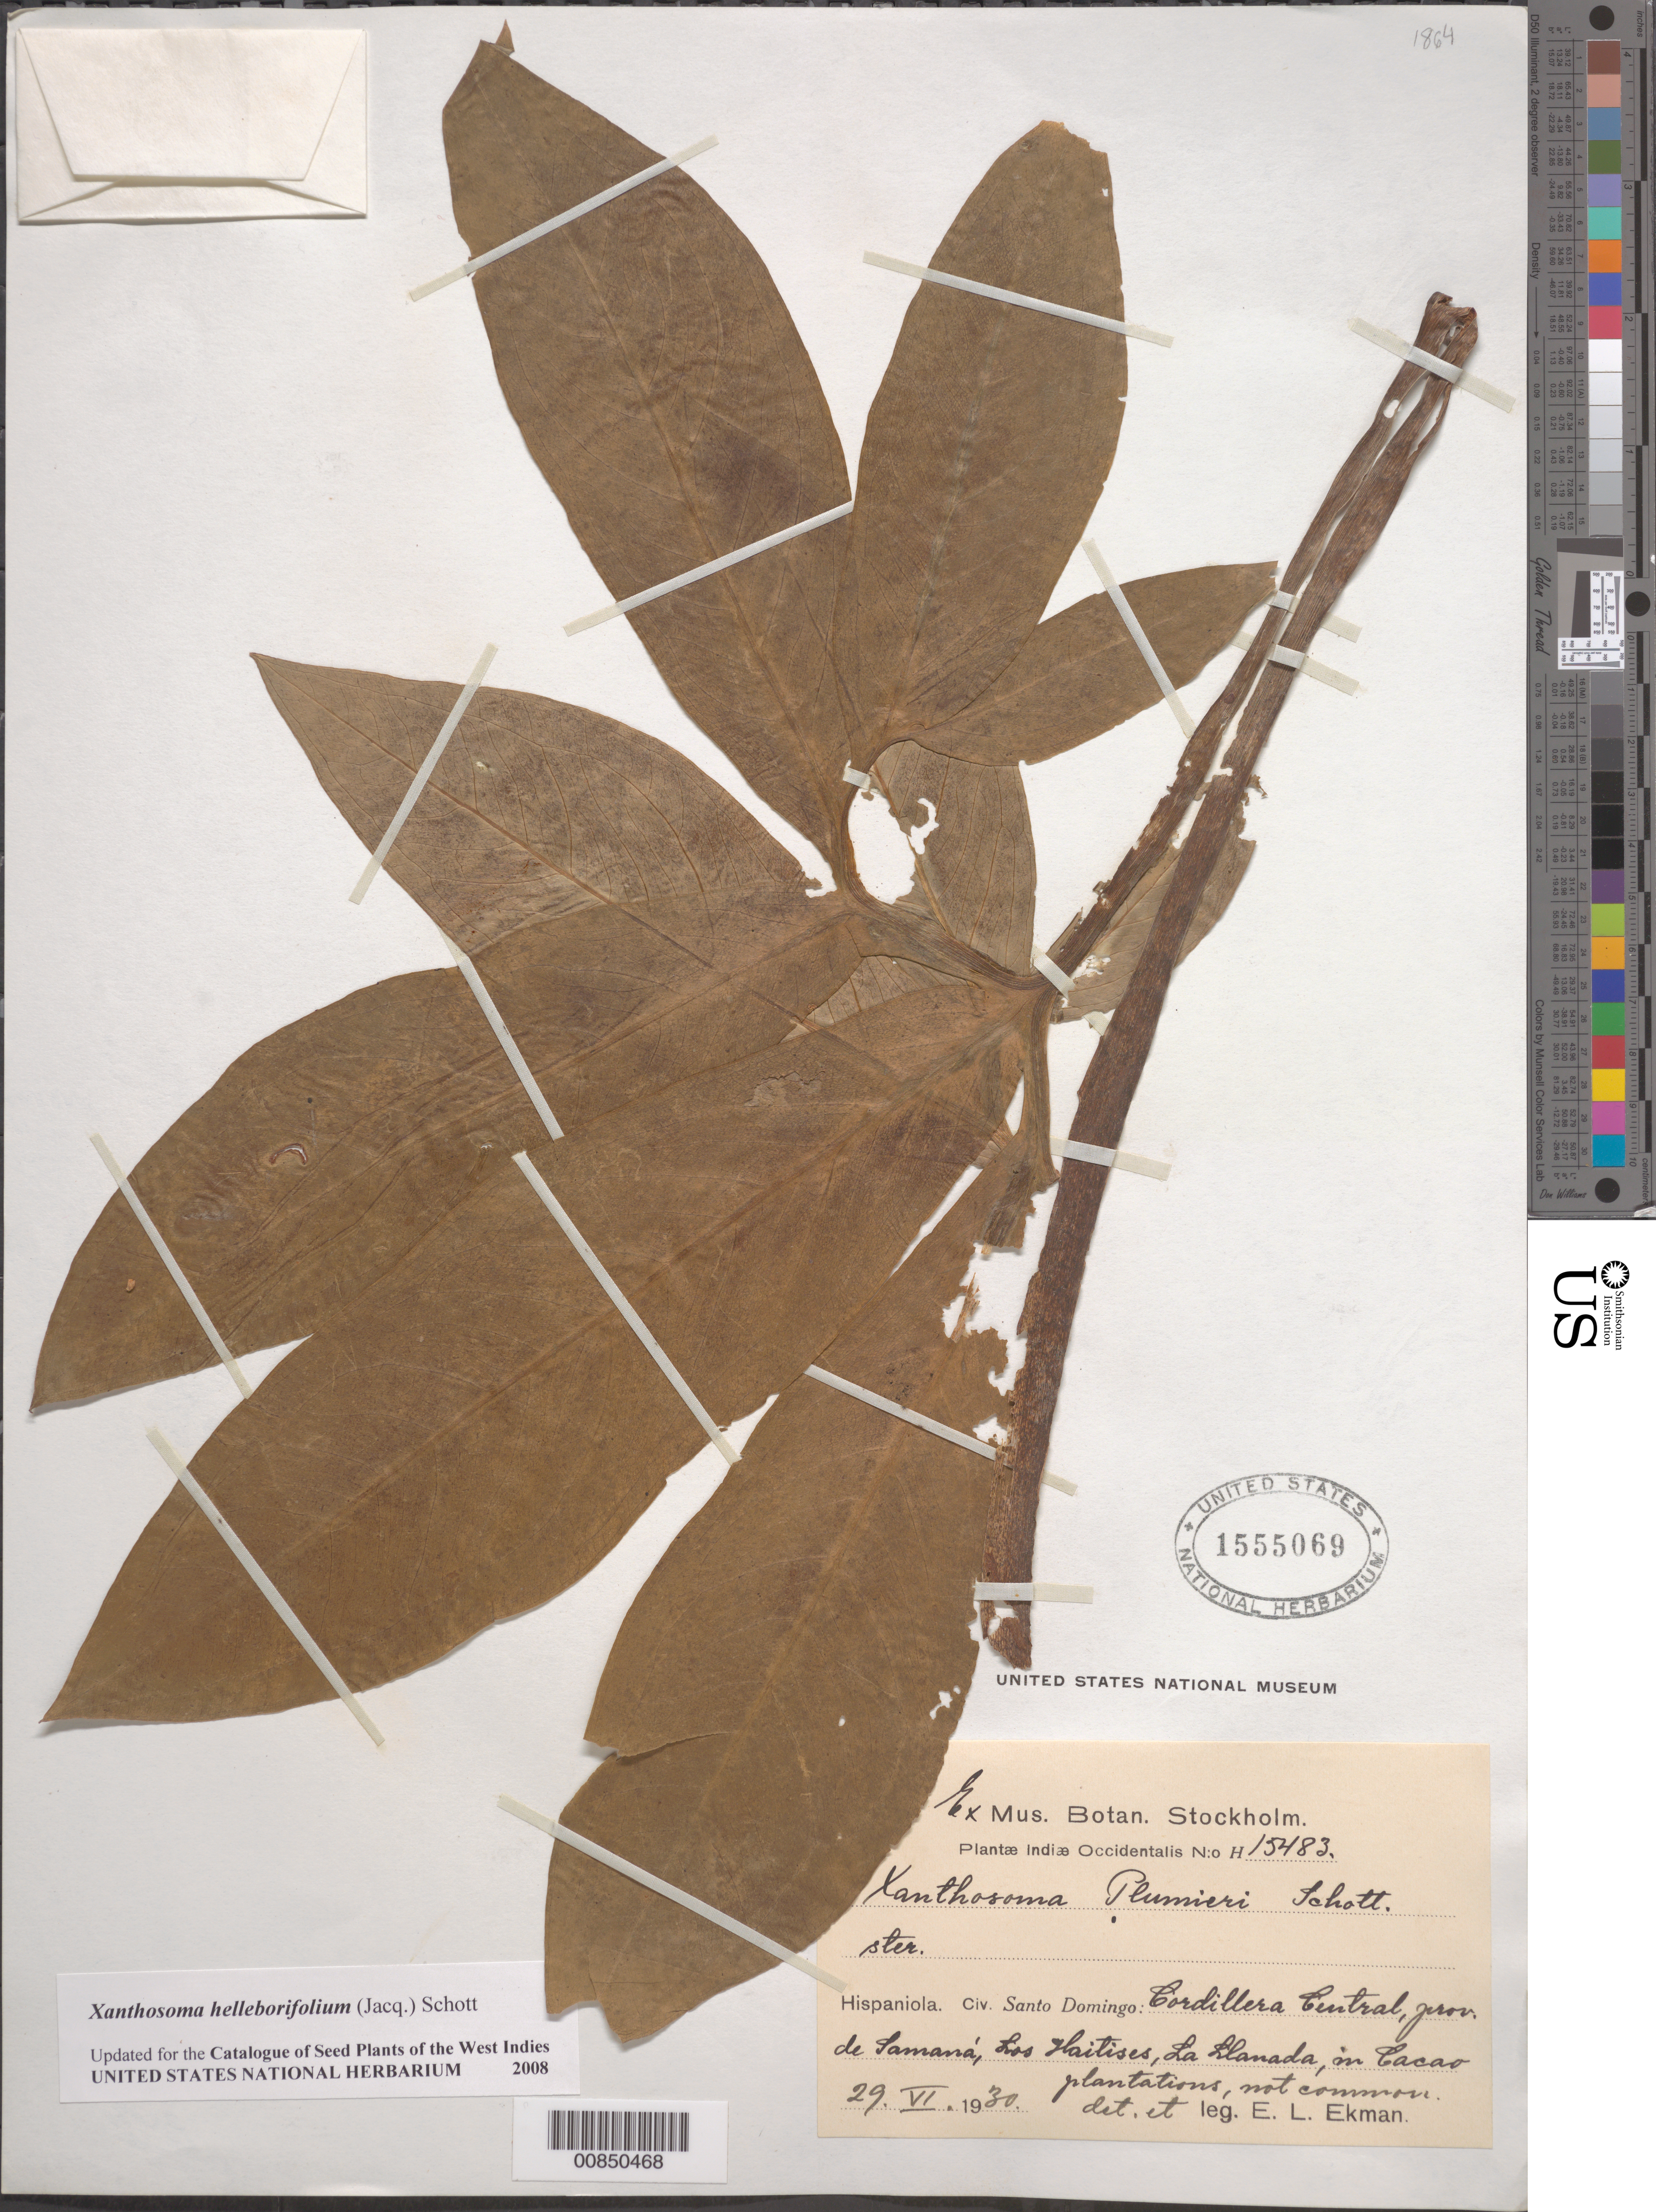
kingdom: Plantae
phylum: Tracheophyta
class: Liliopsida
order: Alismatales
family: Araceae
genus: Xanthosoma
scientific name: Xanthosoma helleborifolium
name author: (Jacq.) Schott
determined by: Ekman, E. L.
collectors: E. L. Ekman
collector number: H 15483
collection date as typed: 29 Jun 1930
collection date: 1930-06-29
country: Dominican Republic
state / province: Samana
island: Hispaniola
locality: Codillera Central, Los Haitises, La Llamada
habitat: In cocao plantations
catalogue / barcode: US 1555069